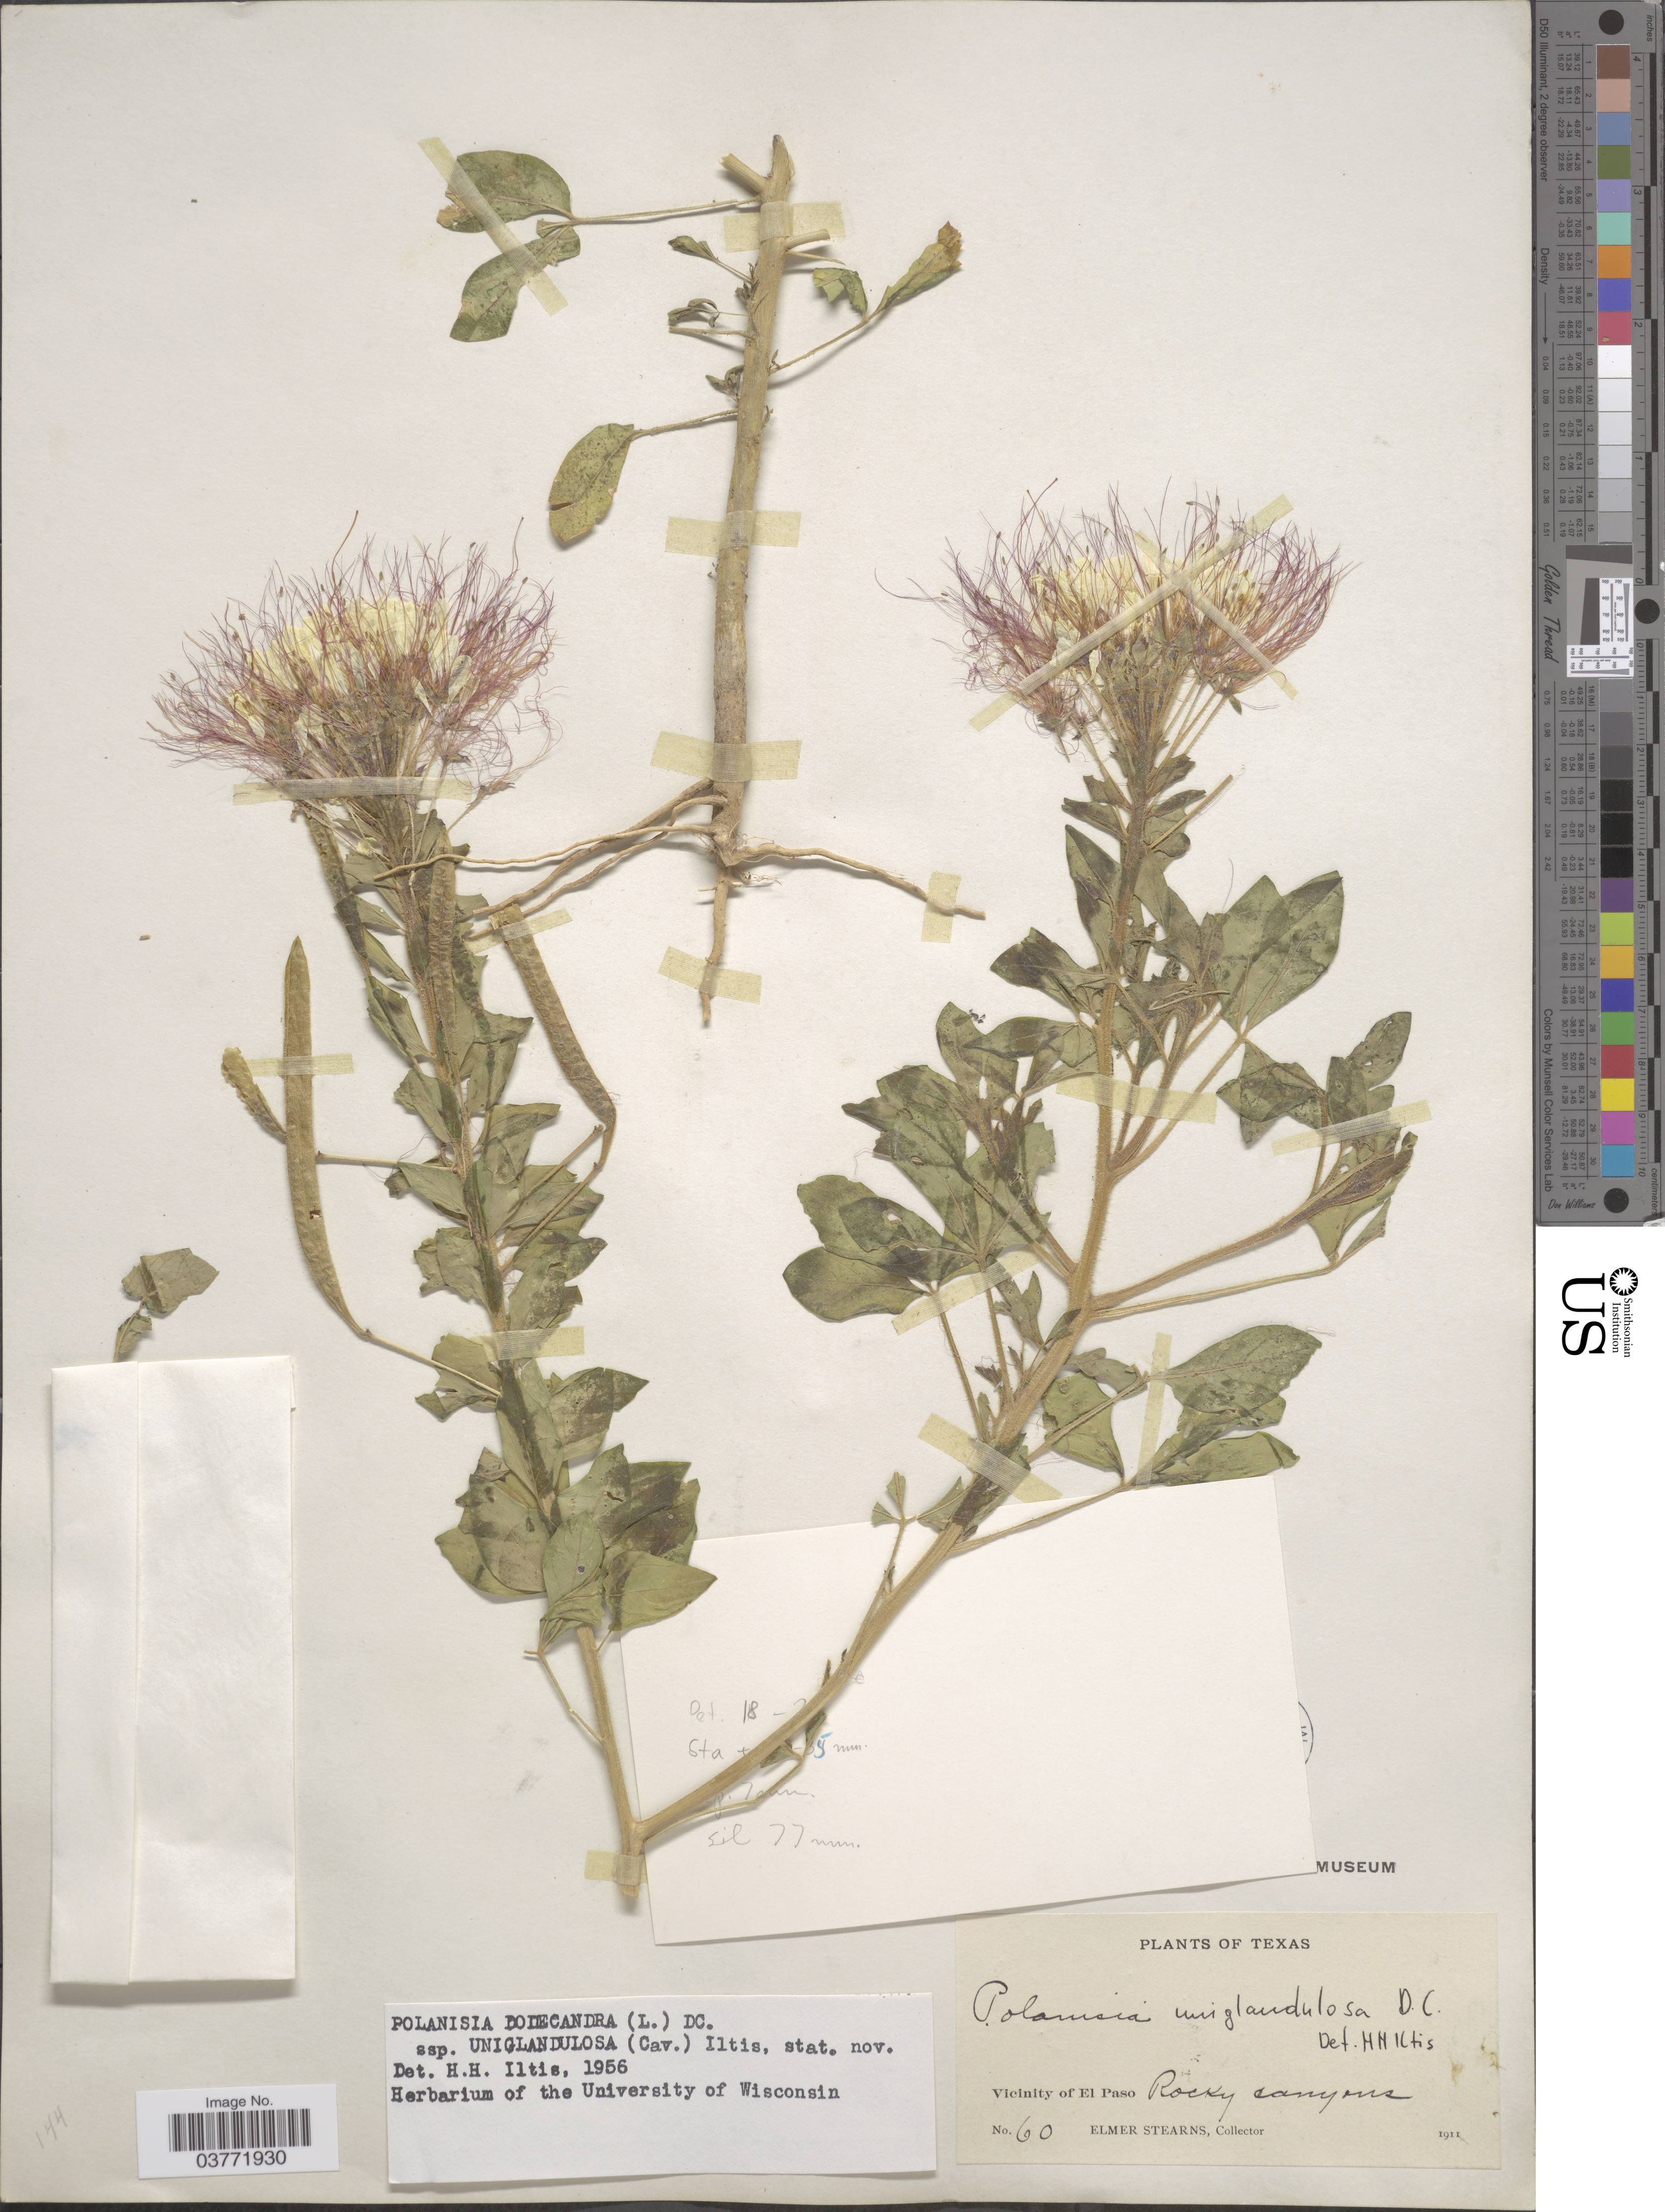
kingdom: Plantae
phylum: Tracheophyta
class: Magnoliopsida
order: Brassicales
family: Cleomaceae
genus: Polanisia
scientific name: Polanisia uniglandulosa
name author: (Cav.) DC.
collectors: E. Stearns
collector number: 60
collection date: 1911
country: United States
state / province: Texas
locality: Vicinity of El Paso Rocky Canyons.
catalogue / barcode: US 502808